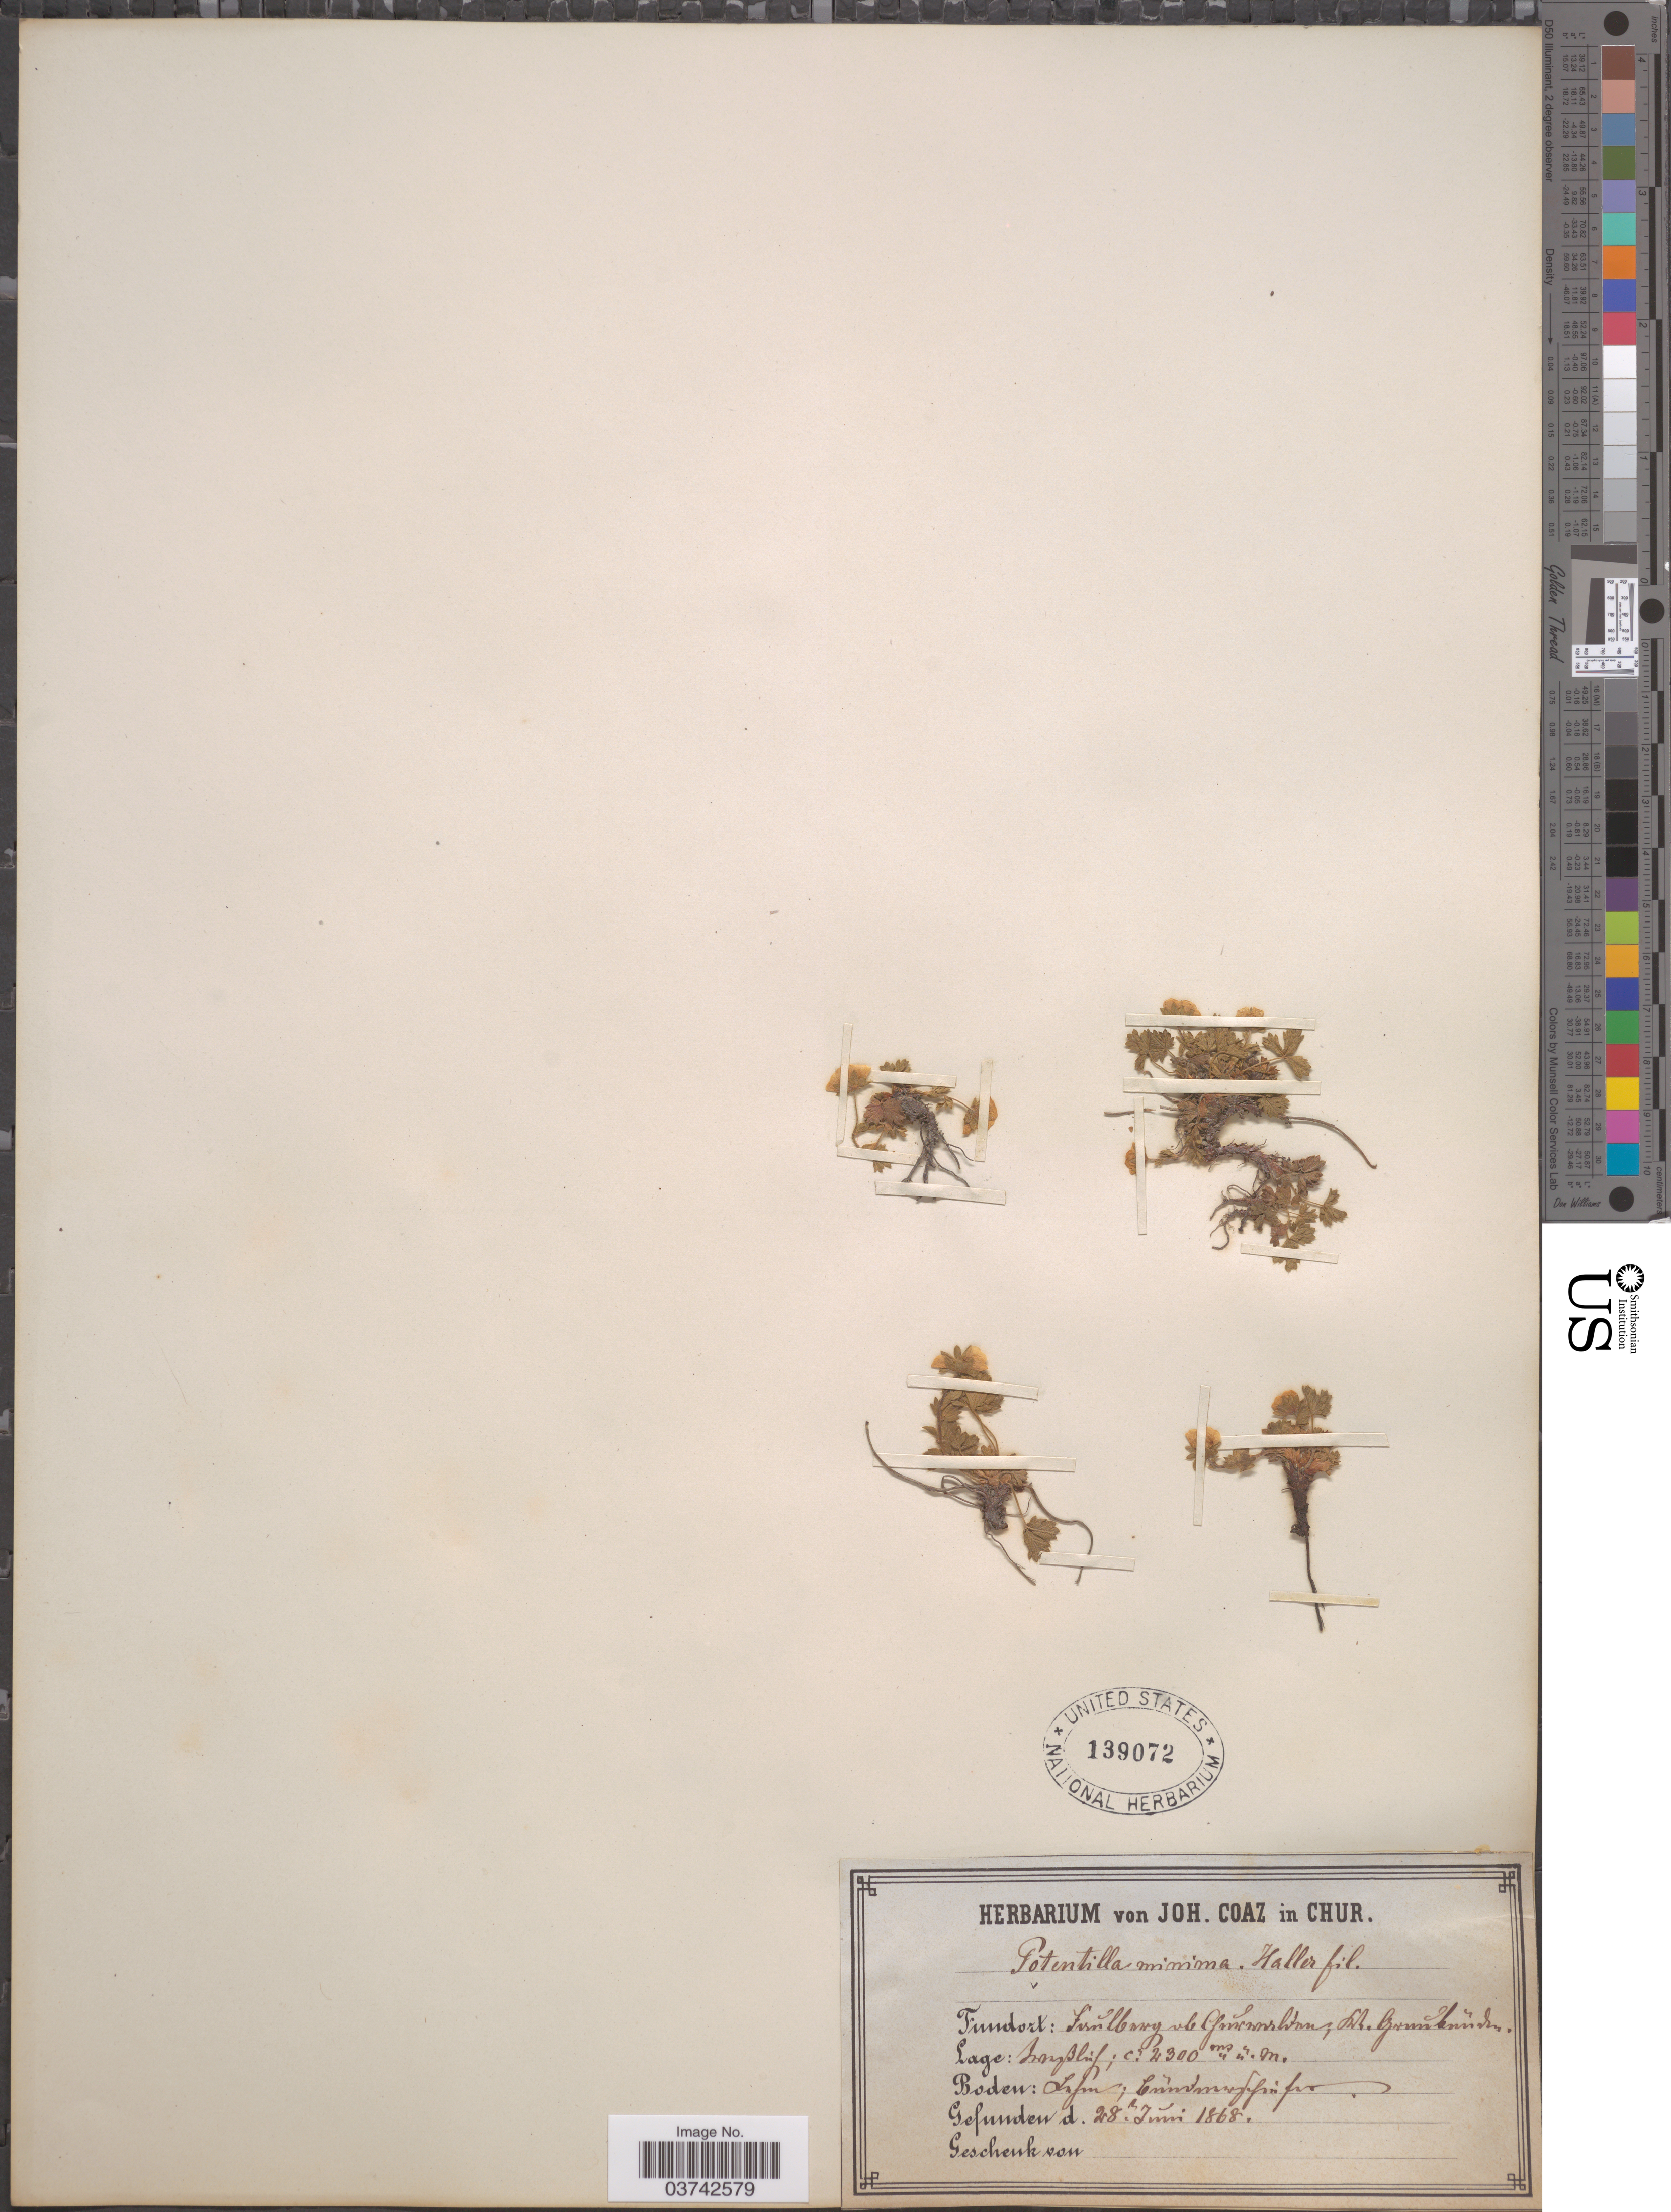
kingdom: Plantae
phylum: Tracheophyta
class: Magnoliopsida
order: Rosales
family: Rosaceae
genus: Potentilla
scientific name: Potentilla minima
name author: Haller f.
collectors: ex herb. von Joh. Coaz in Chur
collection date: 1868-06-28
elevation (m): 2300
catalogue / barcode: US 139072